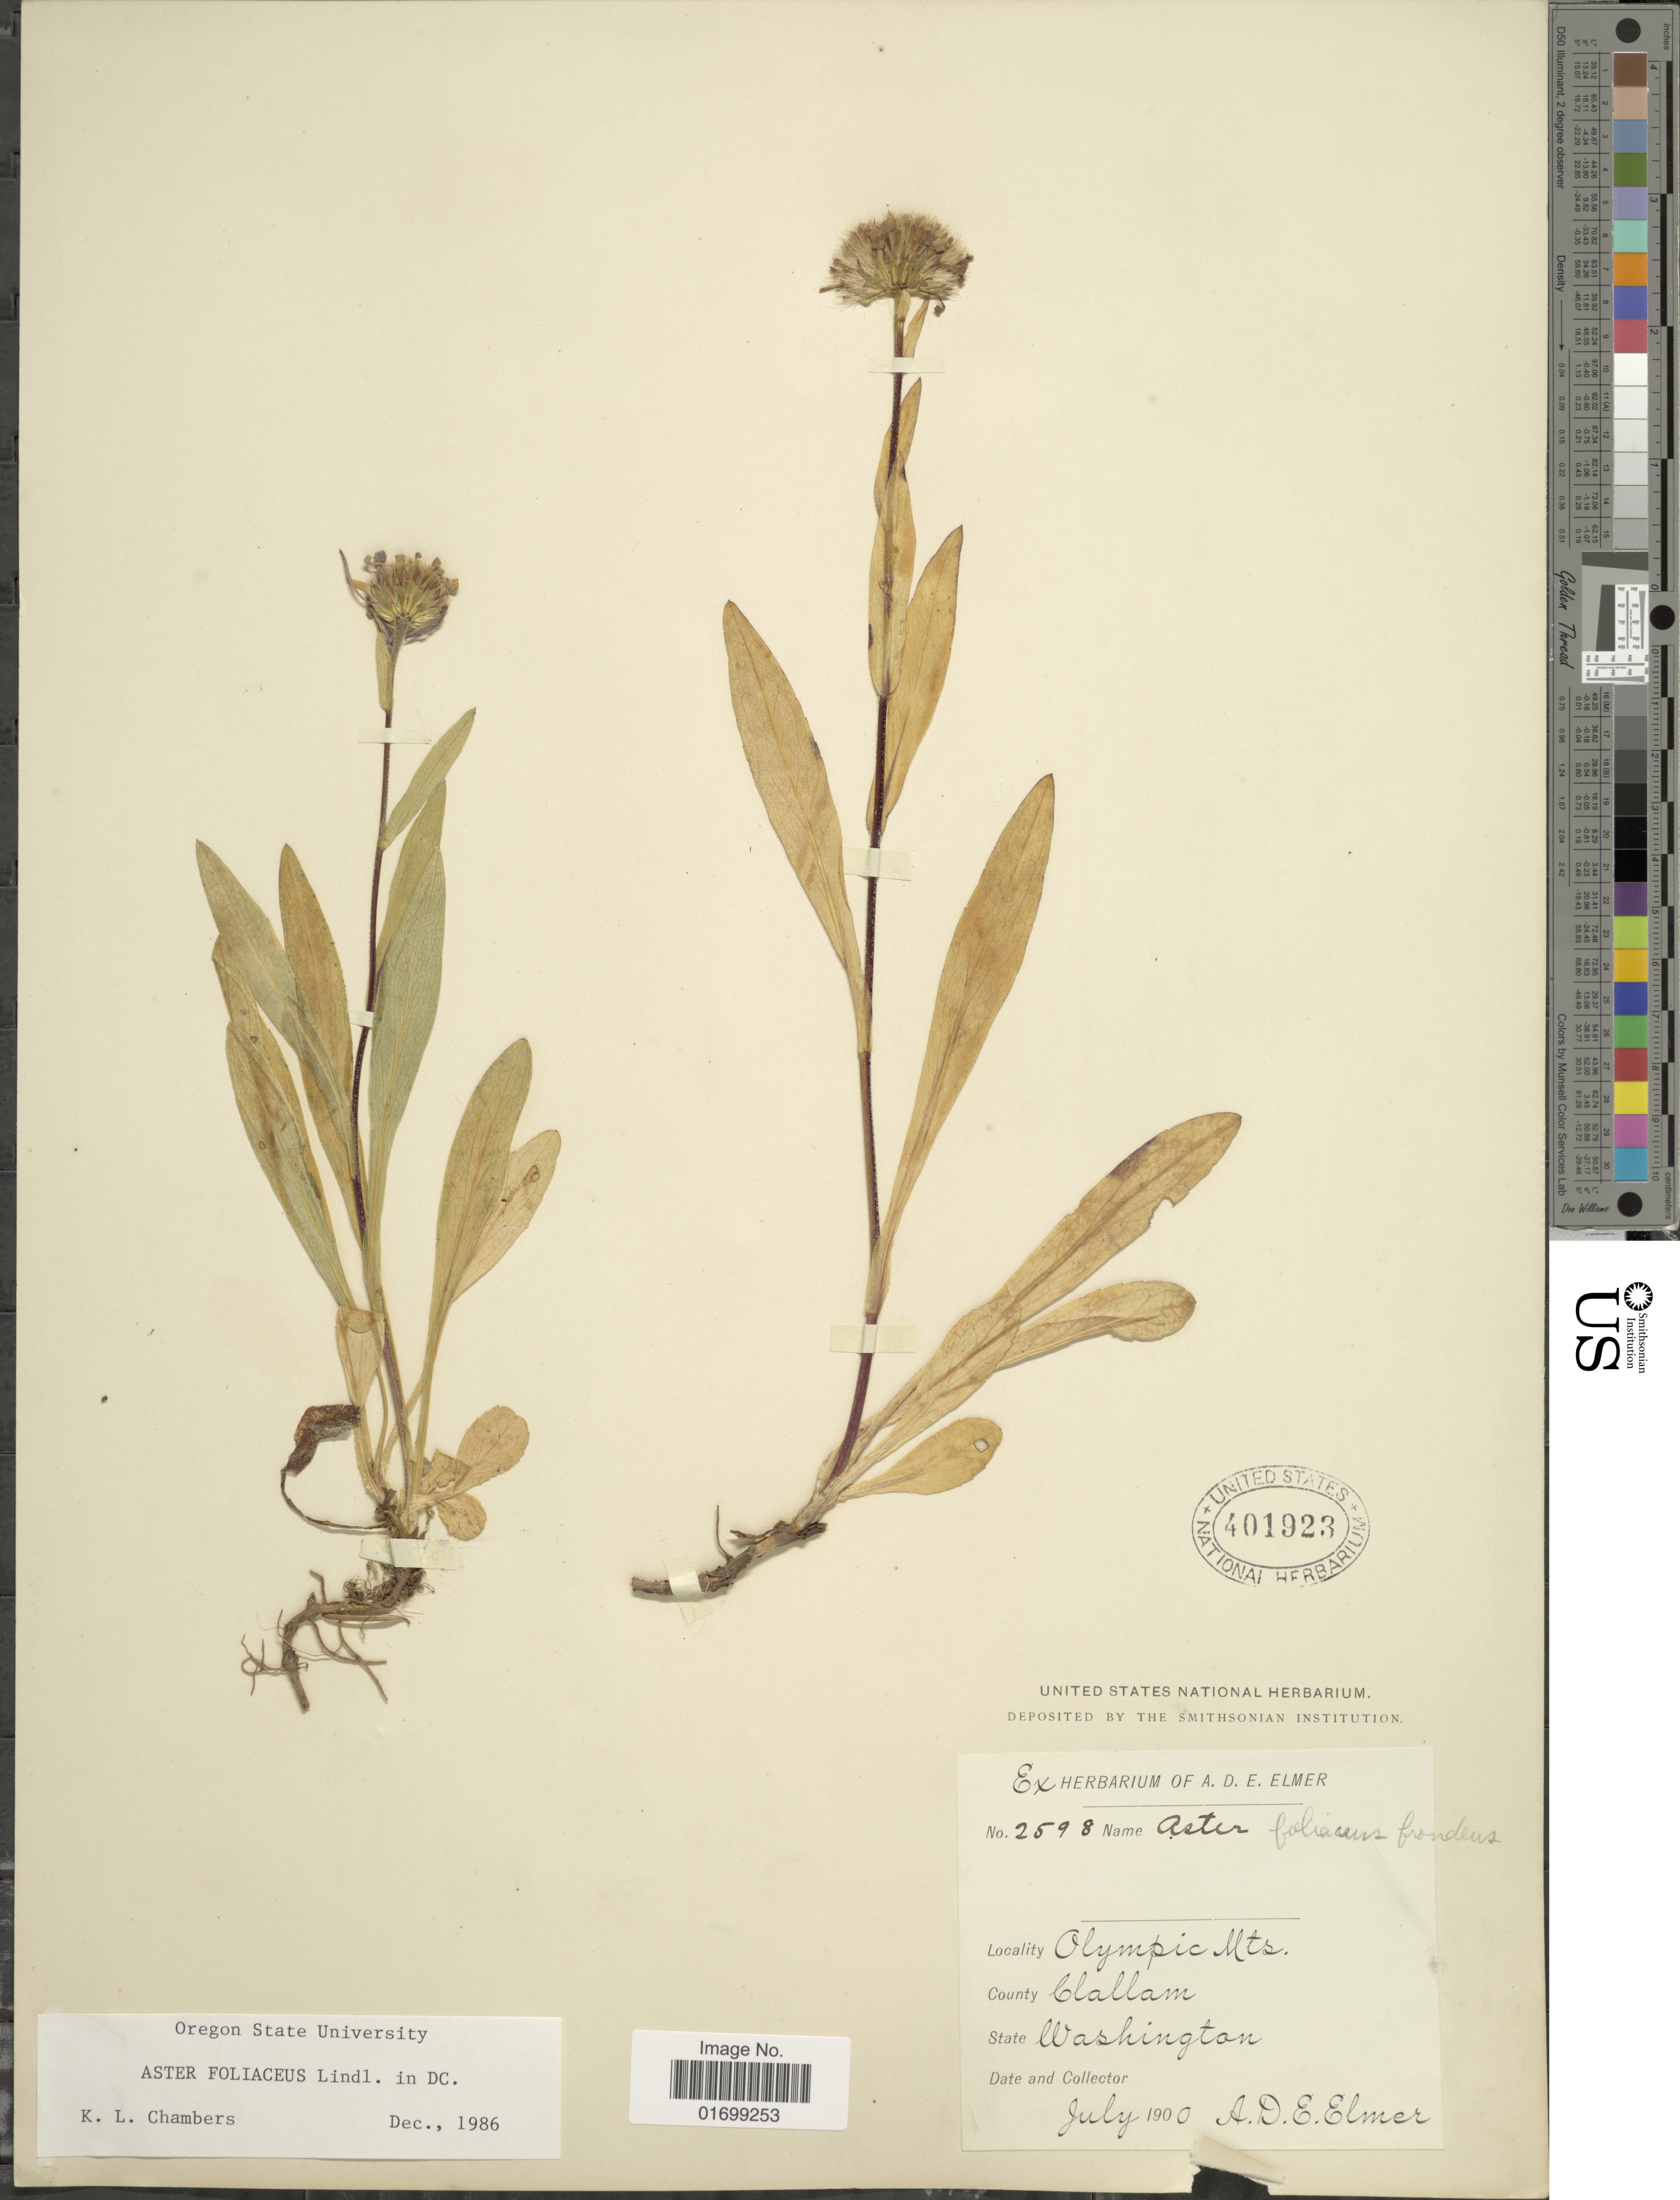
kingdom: Plantae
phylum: Tracheophyta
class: Magnoliopsida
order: Asterales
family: Asteraceae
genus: Symphyotrichum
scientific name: Symphyotrichum foliaceum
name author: (Lindl. ex DC.) G.L. Nesom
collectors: A. D. E. Elmer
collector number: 2598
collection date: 1900-07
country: United States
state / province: Washington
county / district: Clallam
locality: Olympic Mts. County Clallam.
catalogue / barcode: US 401923